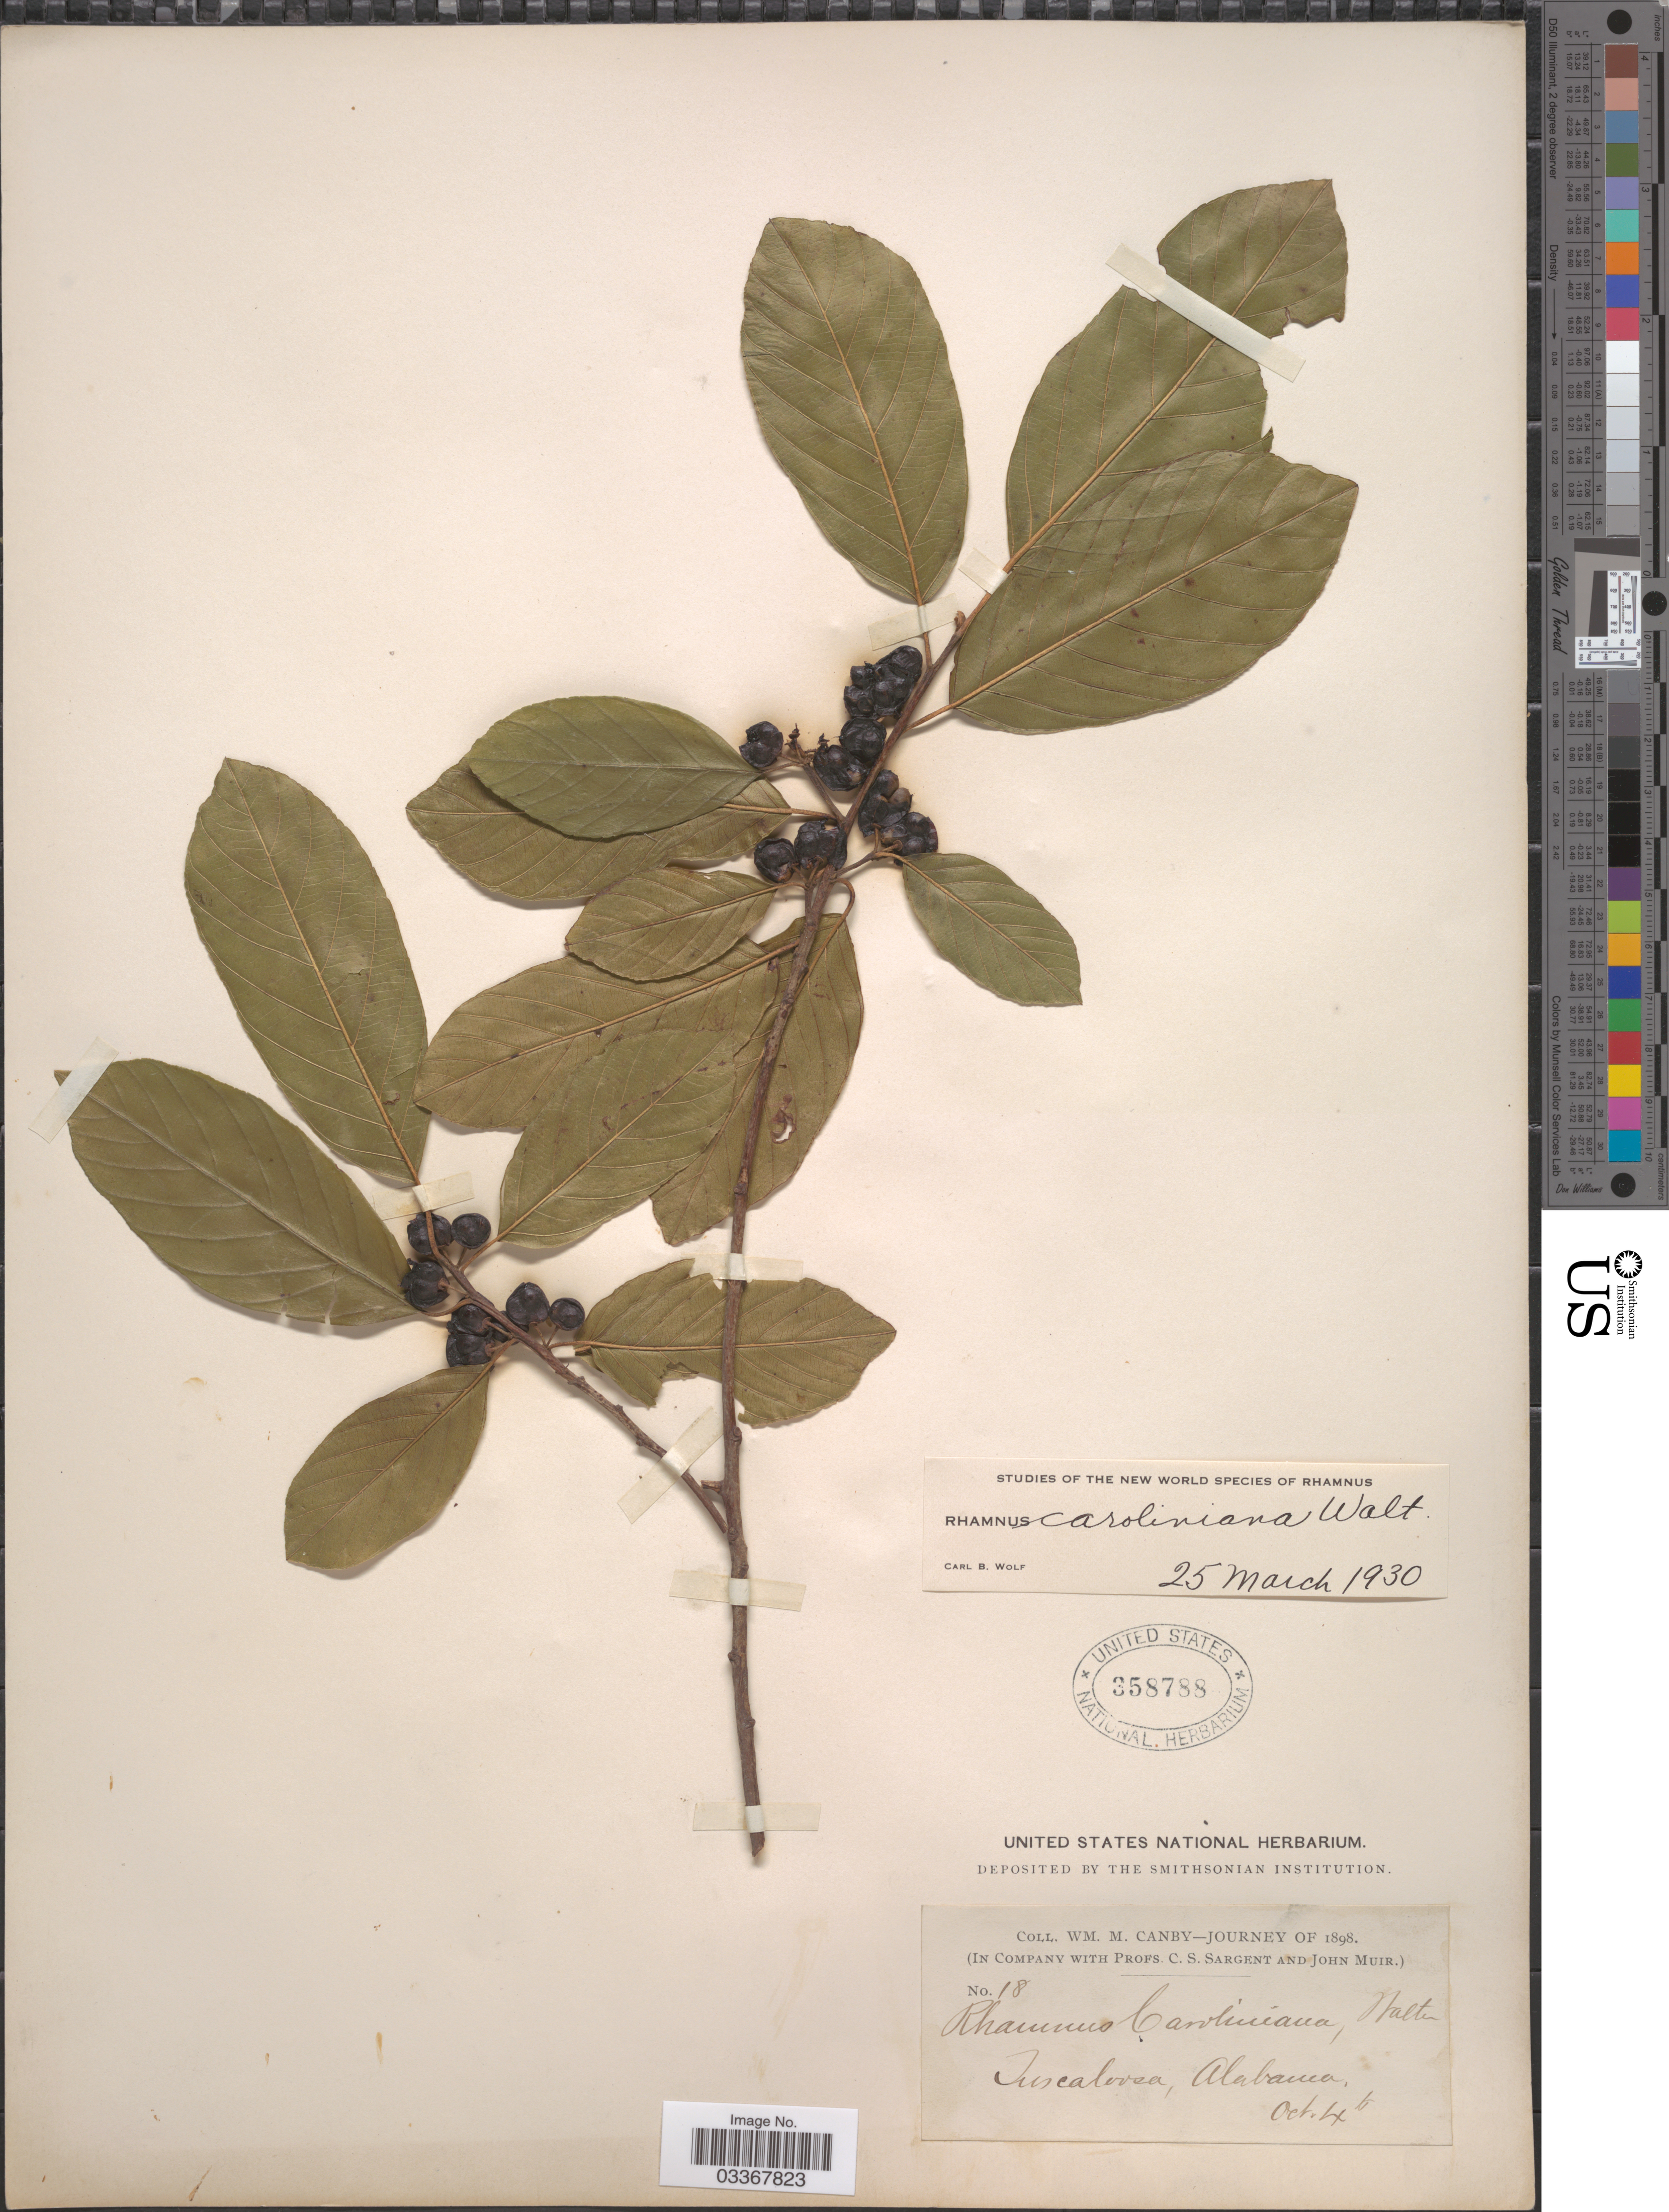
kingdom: Plantae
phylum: Tracheophyta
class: Magnoliopsida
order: Rosales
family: Rhamnaceae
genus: Frangula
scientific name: Frangula caroliniana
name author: (Walter) A. Gray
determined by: Strong, Mark T., (BOT), Smithsonian Institution - National Museum of Natural History (UNITED STATES)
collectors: W. M. Canby, C. S. Sargent & J. Muir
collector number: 18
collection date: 1898-10-04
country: United States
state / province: Alabama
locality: Tuscaloosa.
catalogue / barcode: US 358788